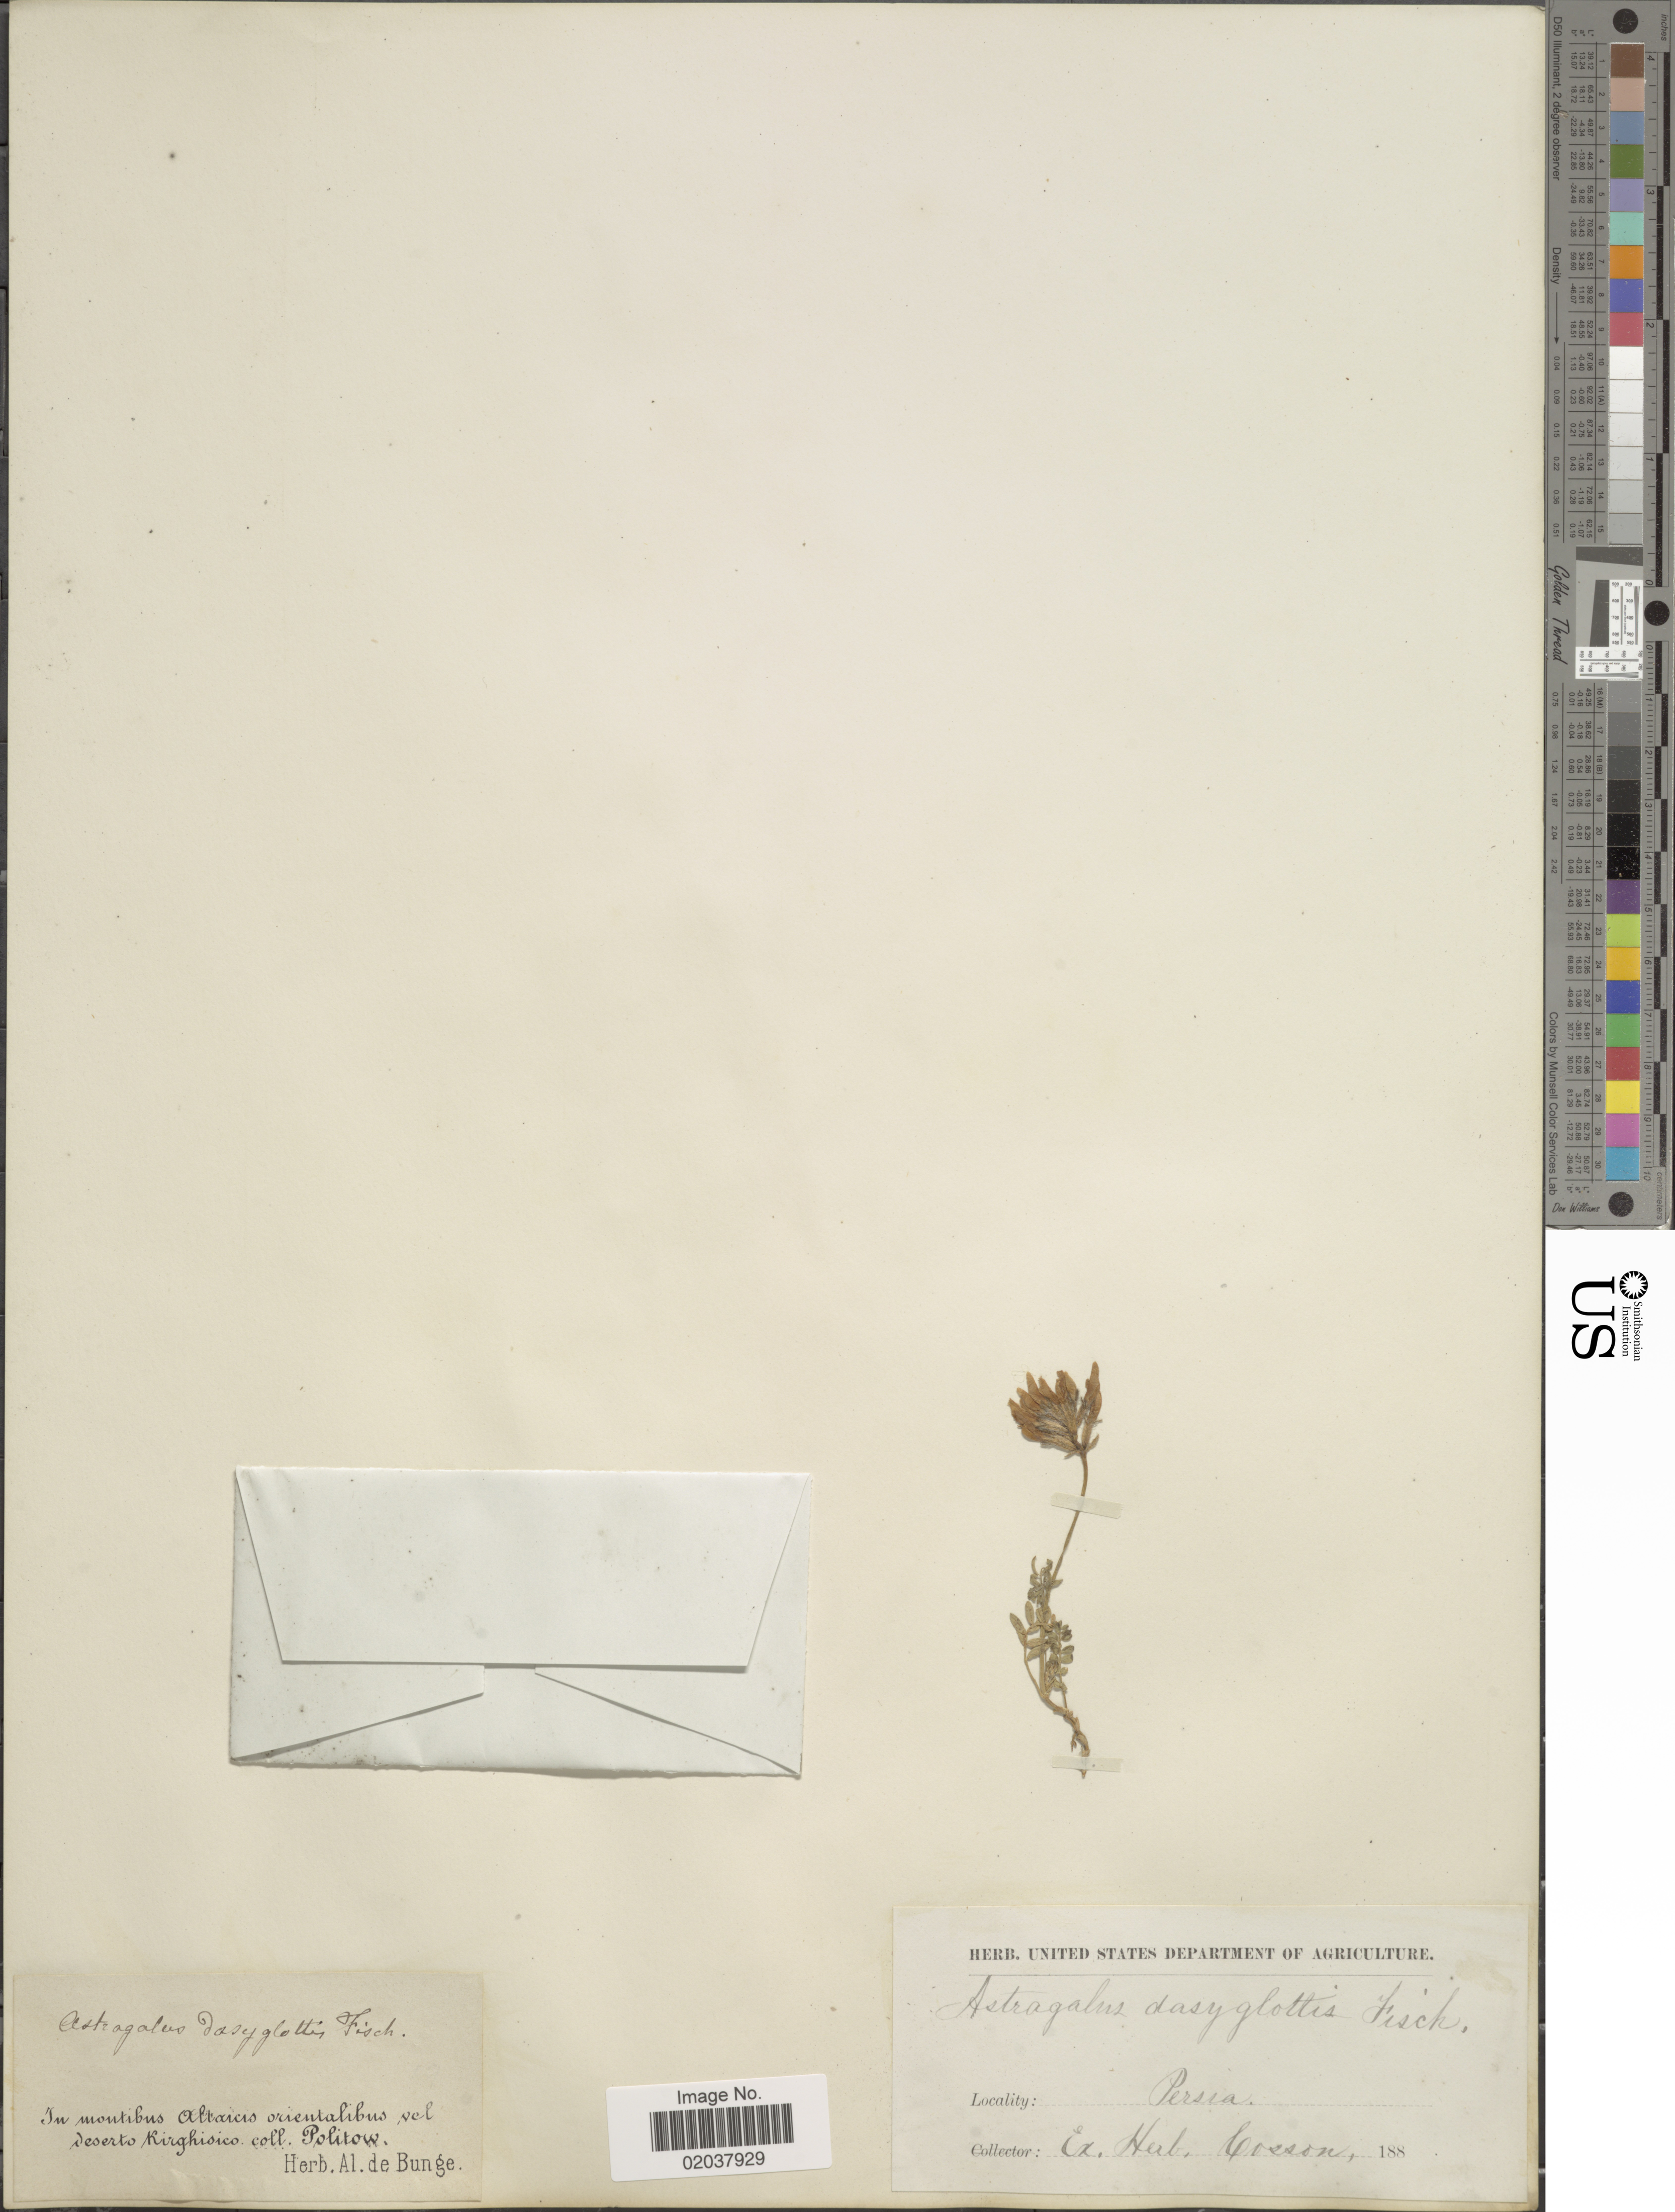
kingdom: Plantae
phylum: Tracheophyta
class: Magnoliopsida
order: Fabales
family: Fabaceae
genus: Astragalus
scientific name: Astragalus dasyglottis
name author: DC.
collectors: -. Politow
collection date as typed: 188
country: Iran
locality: Persia. In montibus Altaicis orientalibus vel deserto Kirghisico